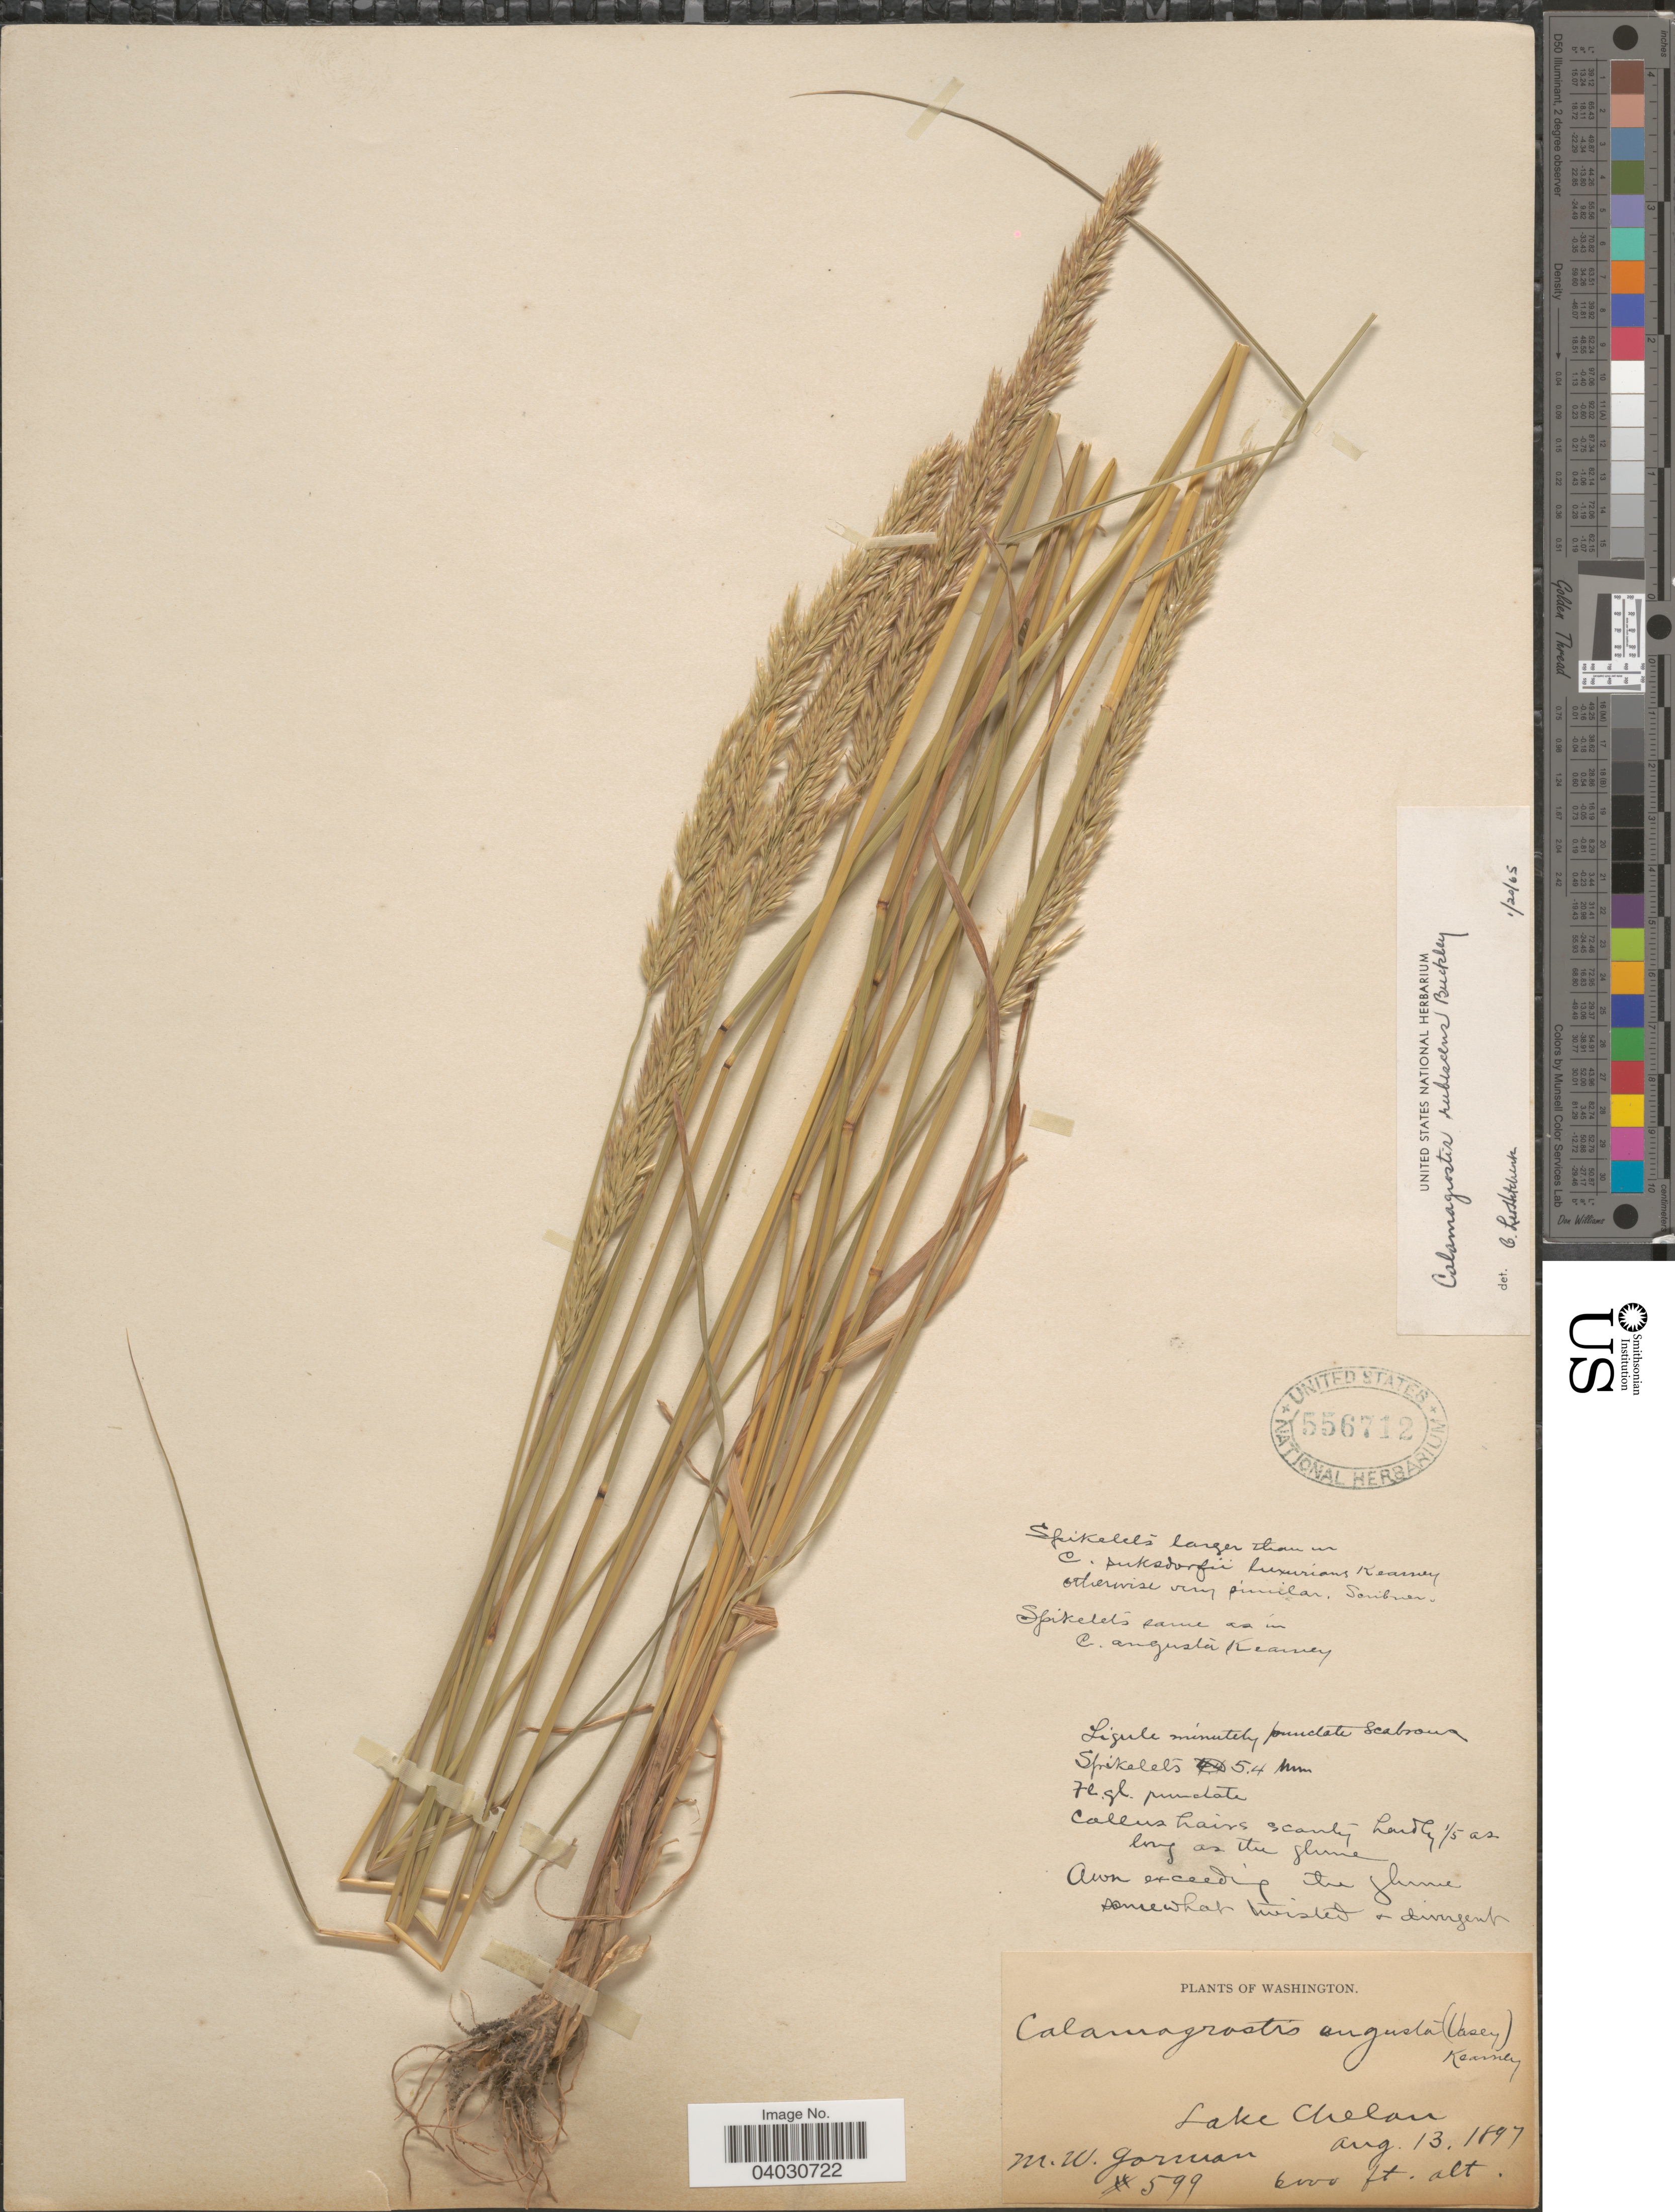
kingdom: Plantae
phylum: Tracheophyta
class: Liliopsida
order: Poales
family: Poaceae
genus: Calamagrostis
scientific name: Calamagrostis rubescens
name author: Buckley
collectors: M. W. Gorman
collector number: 599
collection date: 1897-08-13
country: United States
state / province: Washington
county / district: Chelan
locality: Lake Chelan.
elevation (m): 1829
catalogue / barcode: US 556712